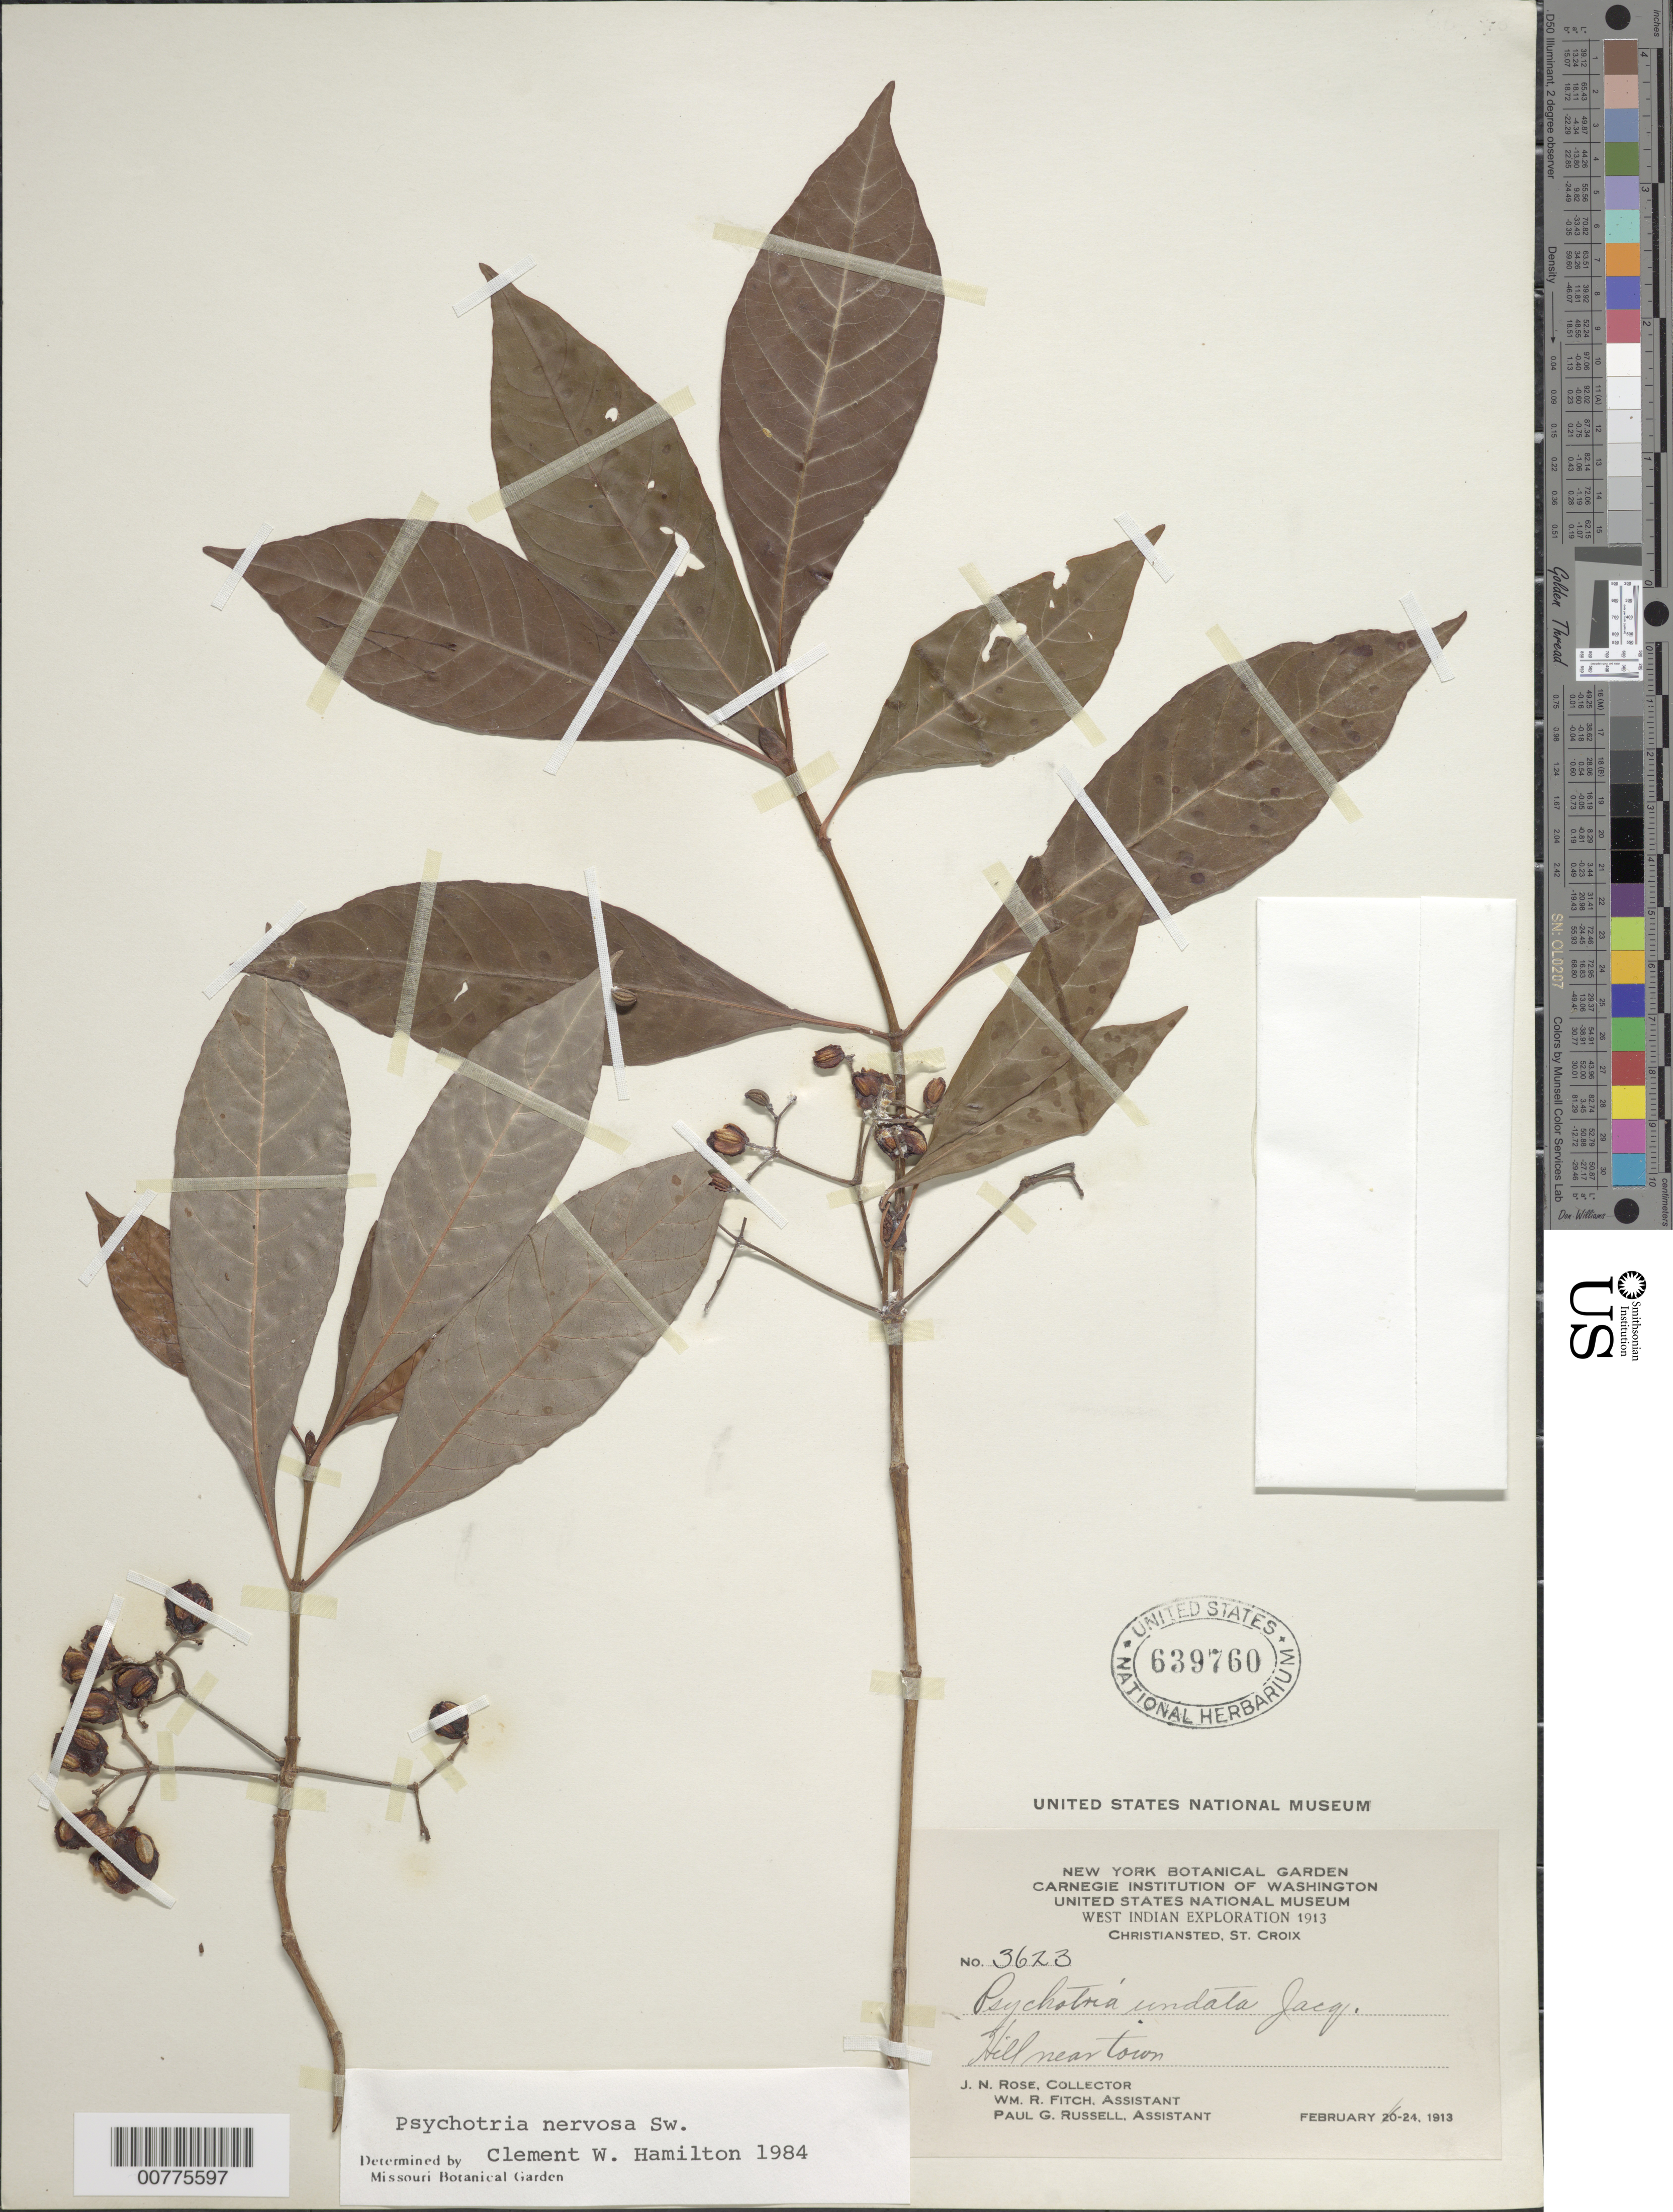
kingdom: Plantae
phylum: Tracheophyta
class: Magnoliopsida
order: Gentianales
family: Rubiaceae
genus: Psychotria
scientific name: Psychotria nervosa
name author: Sw.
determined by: Hamilton, C. W.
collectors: J. N. Rose, W. R. Fitch & P. G. Russell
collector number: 3623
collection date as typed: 24 Feb 1913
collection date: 1913-02-24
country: U.S. Virgin Islands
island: St. Croix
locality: Christiansted. Hill near town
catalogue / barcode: US 639760